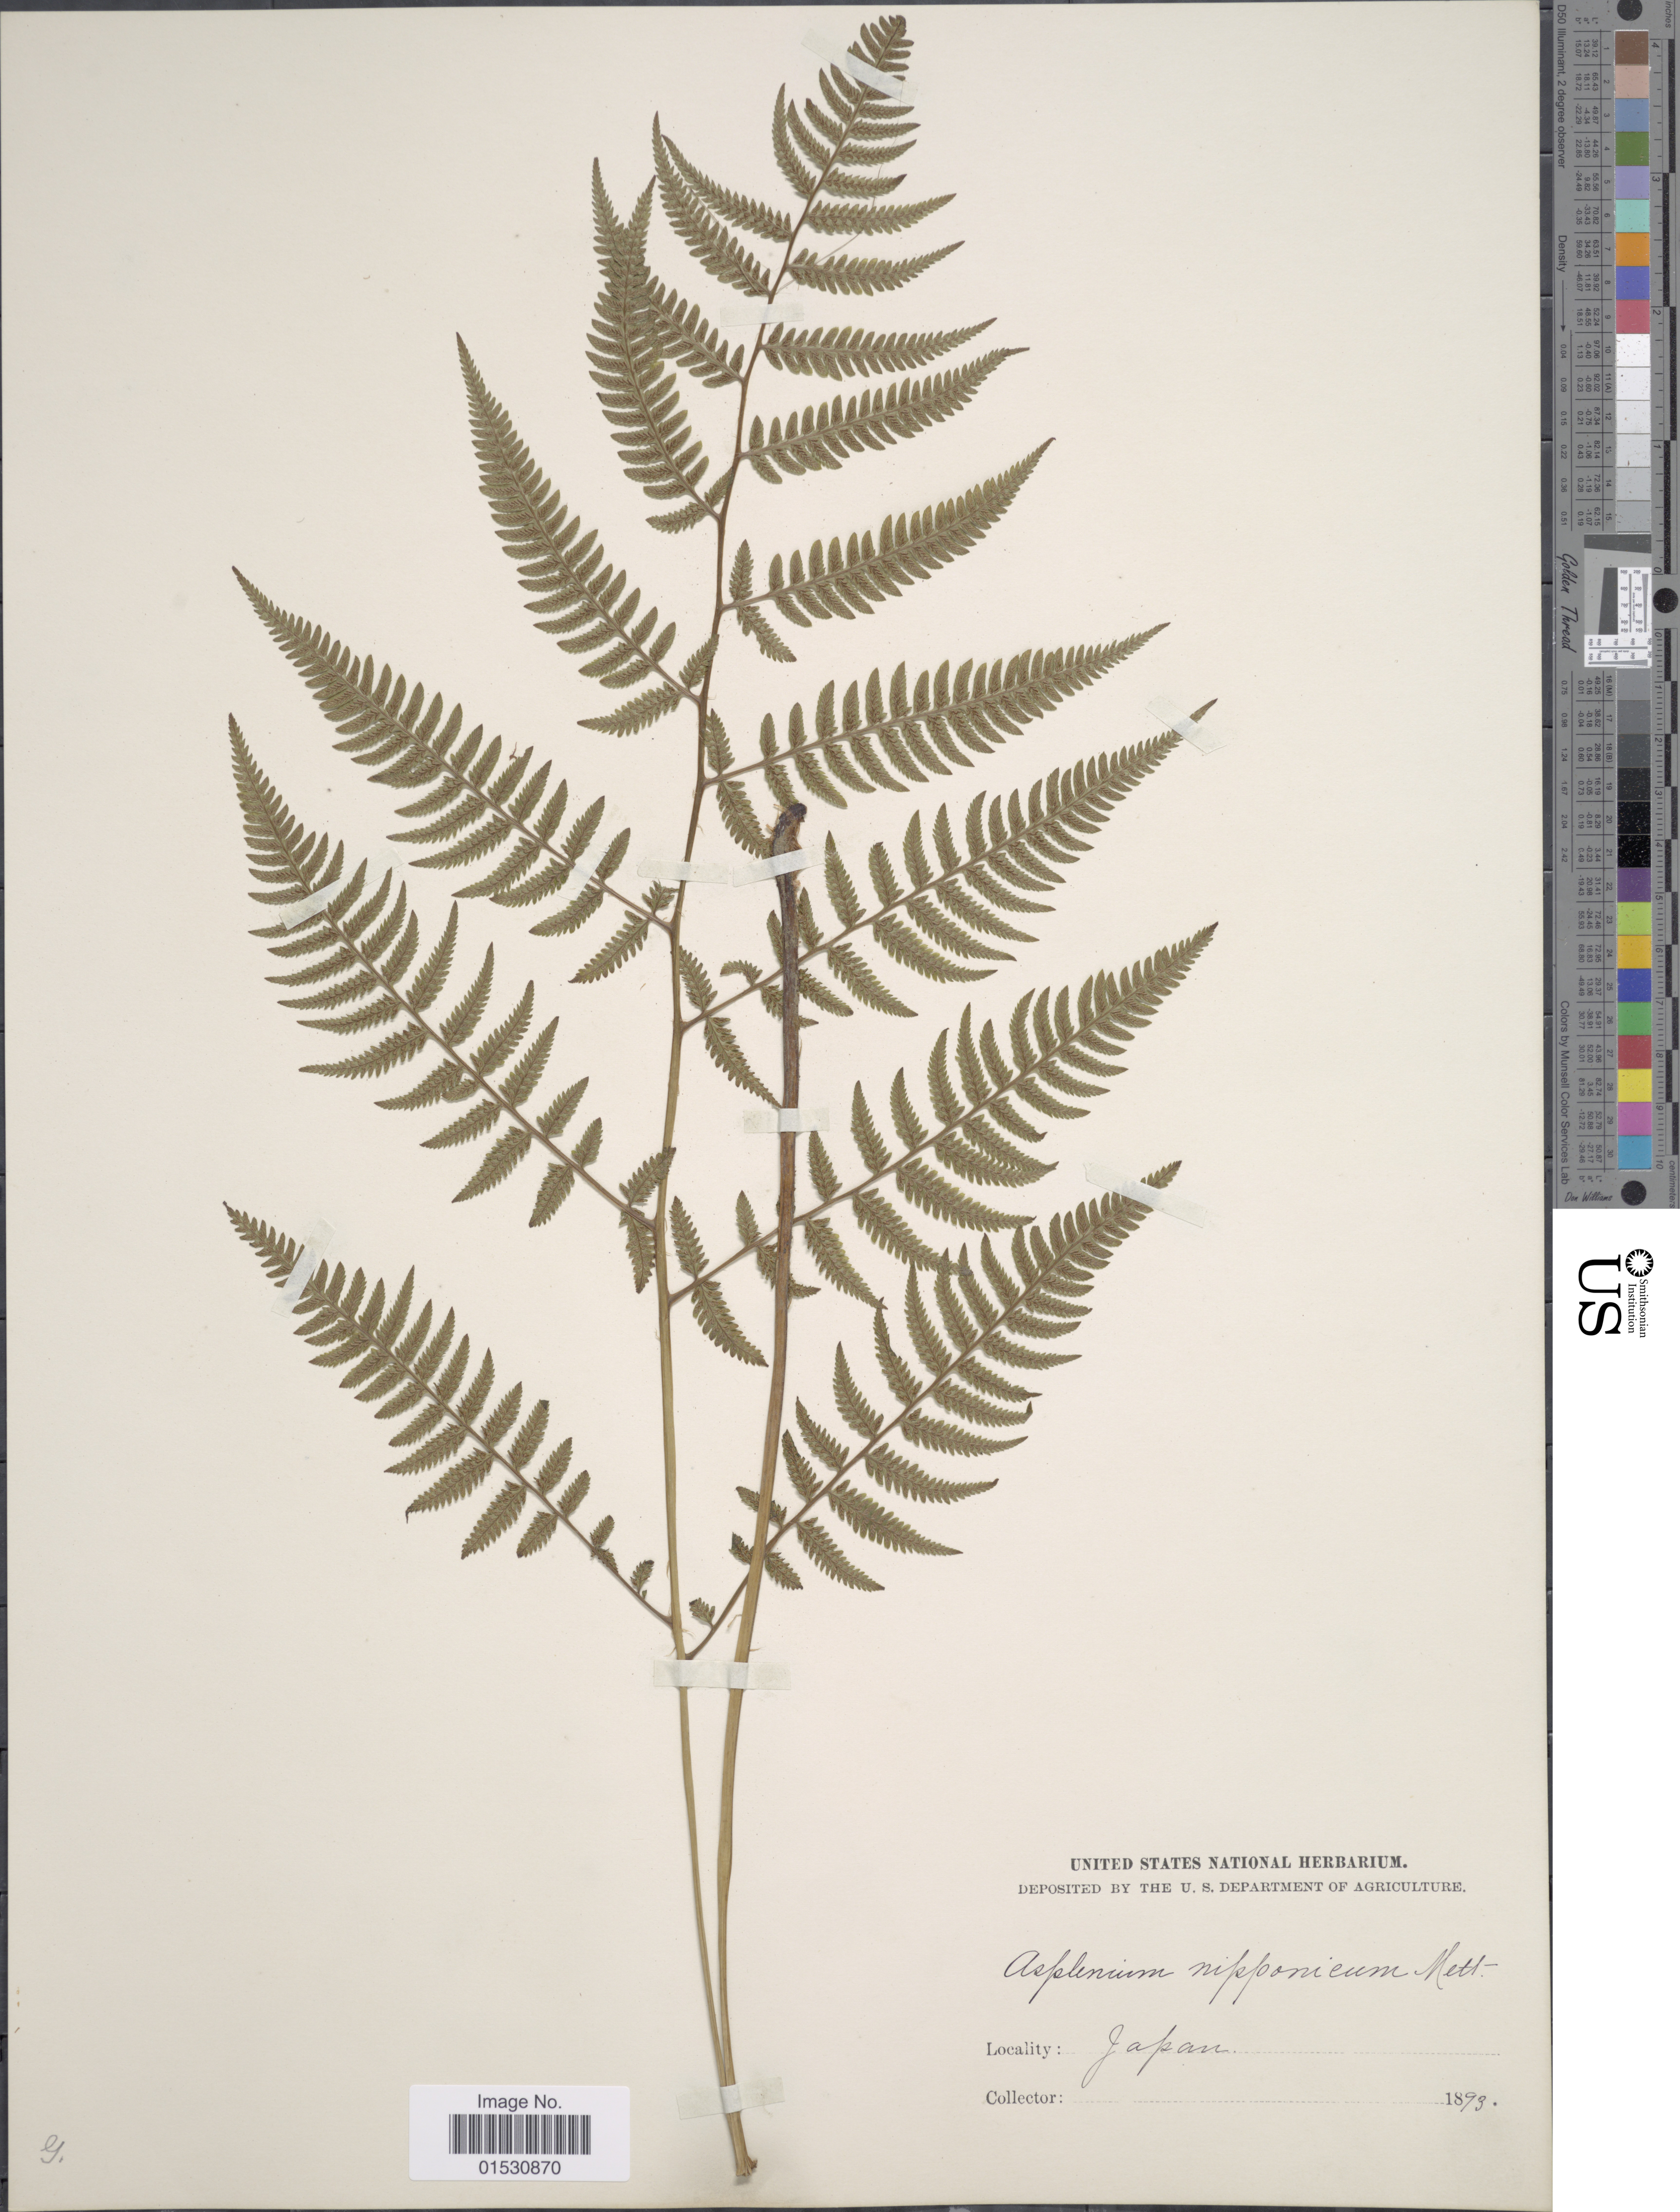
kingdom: Plantae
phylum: Tracheophyta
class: Polypodiopsida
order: Polypodiales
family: Athyriaceae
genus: Athyrium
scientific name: Athyrium nipponicum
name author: (Mett.) Hance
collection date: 1893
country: Japan